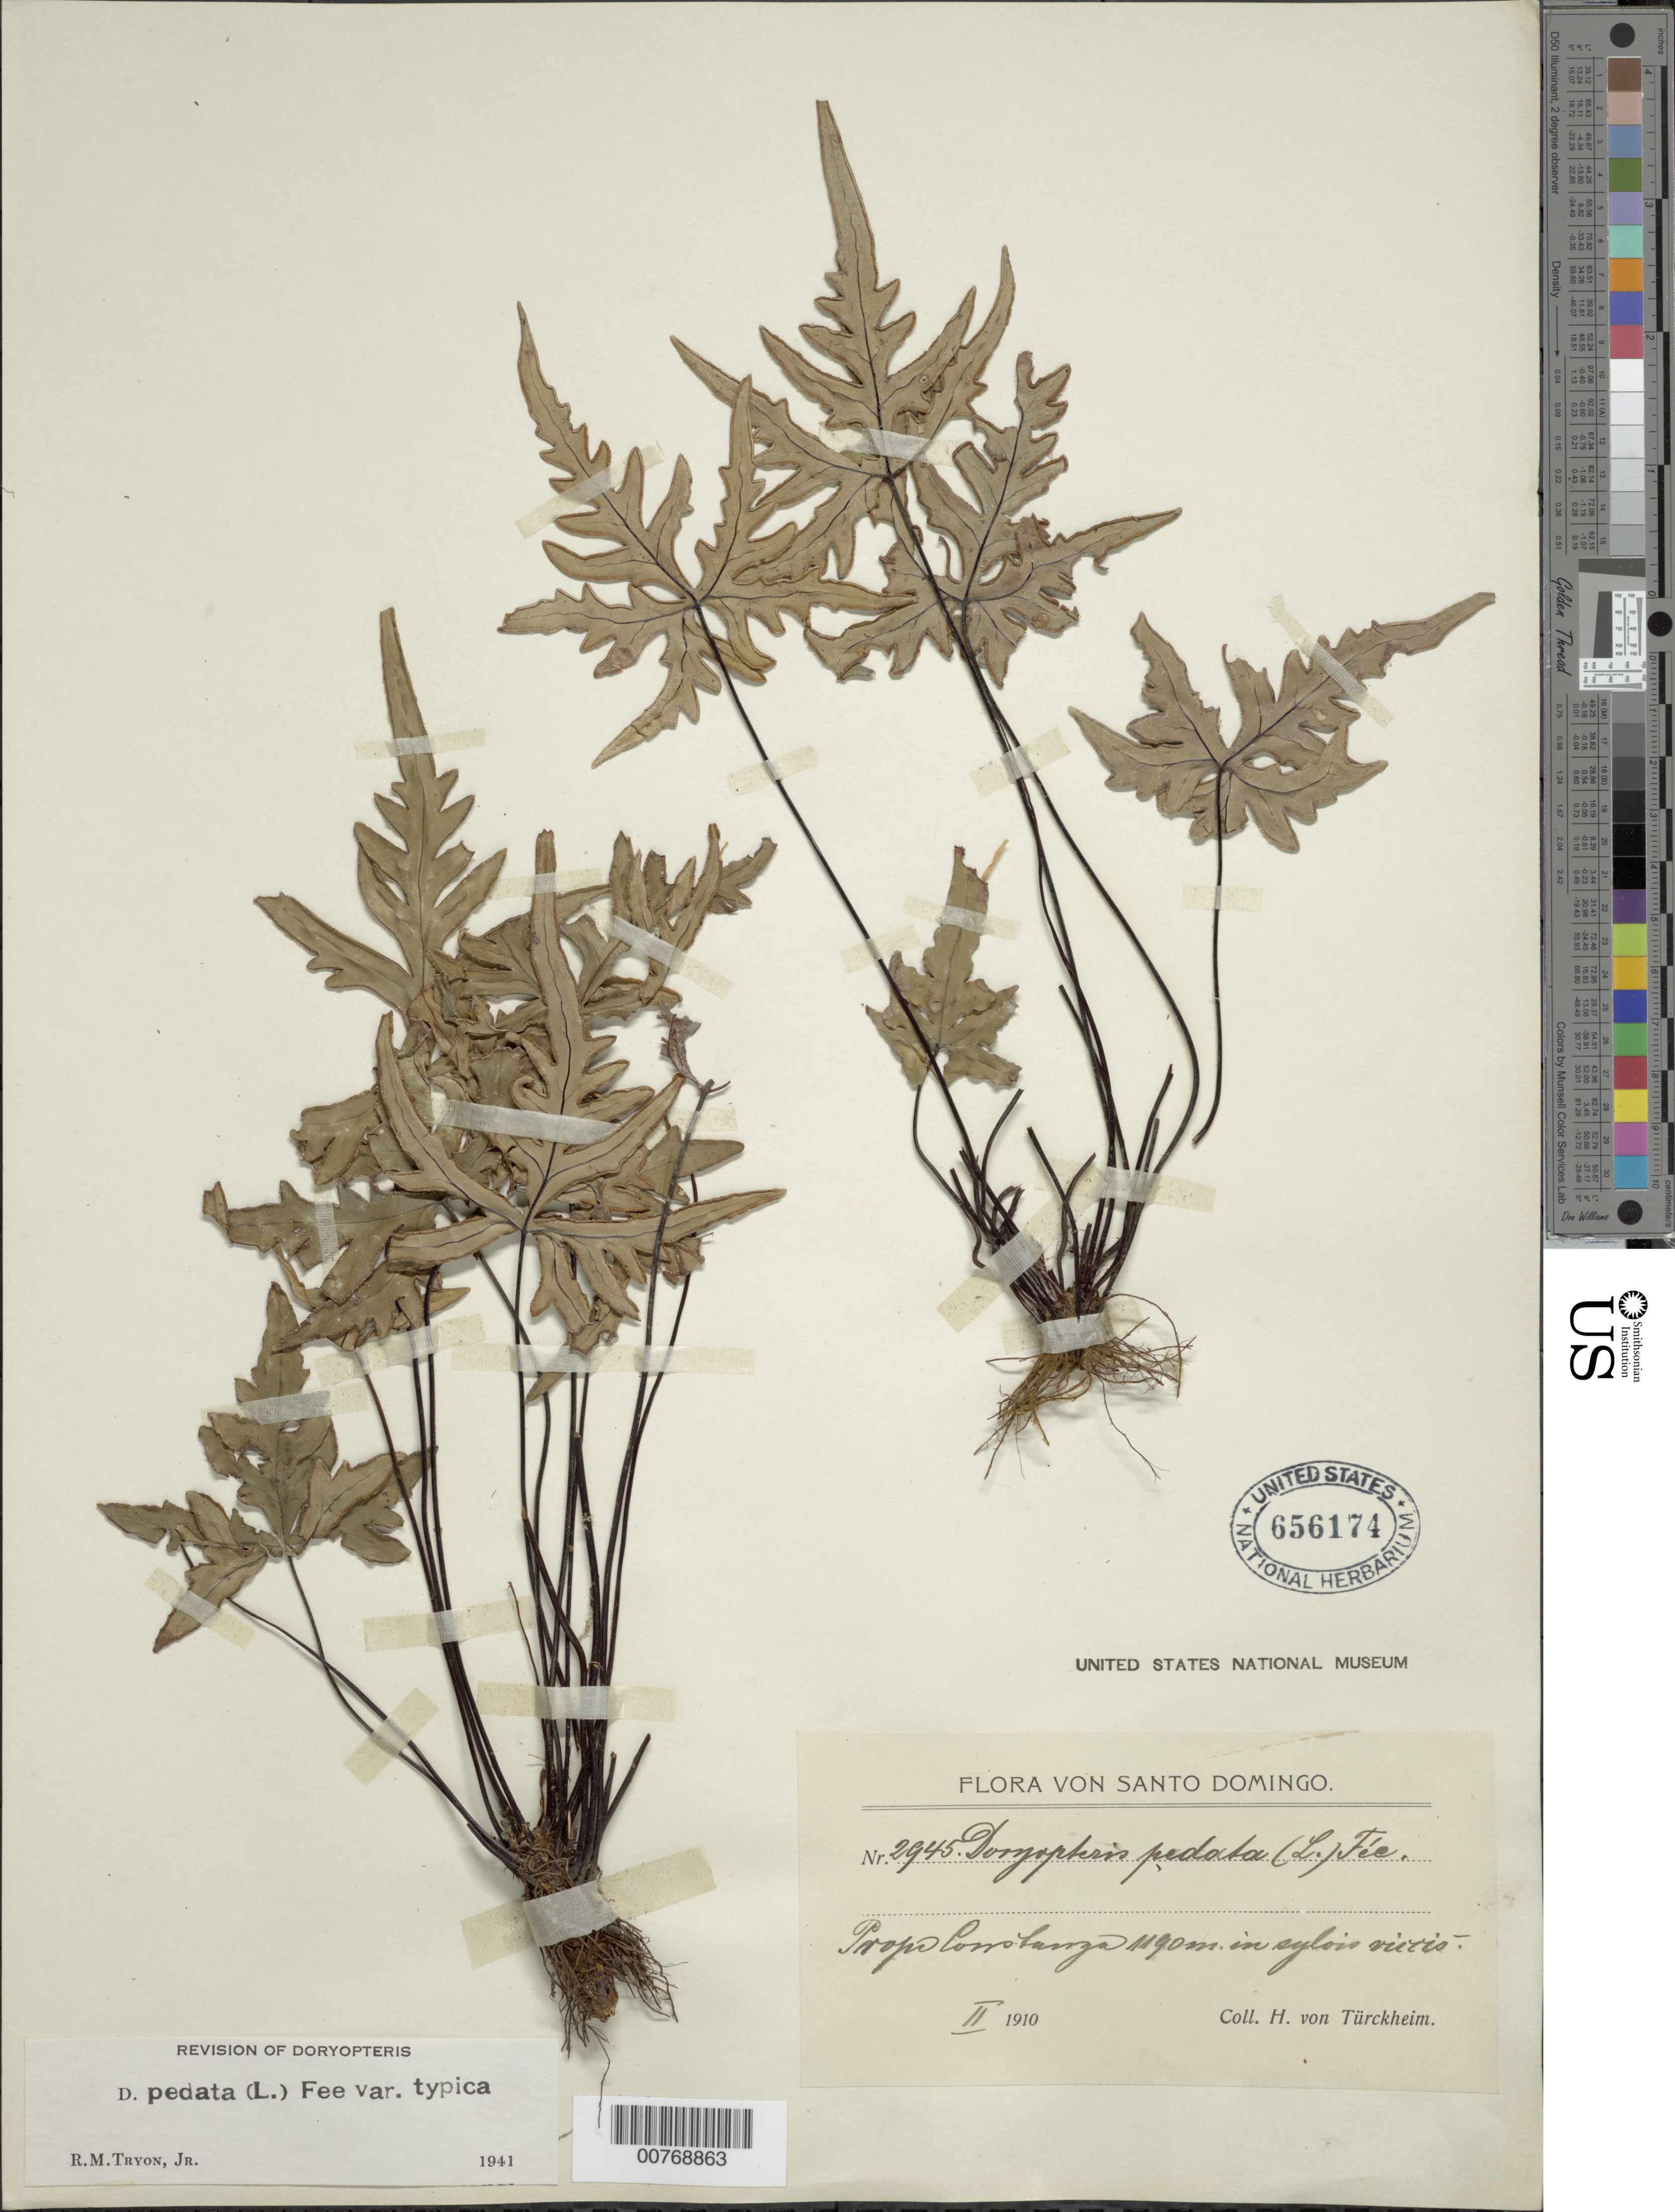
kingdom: Plantae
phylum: Tracheophyta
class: Polypodiopsida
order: Polypodiales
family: Pteridaceae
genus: Doryopteris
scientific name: Doryopteris pedata var. typica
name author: (L.) Fée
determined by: Tryon, Rolla M., Jr.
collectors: H. von Türckheim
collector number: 2945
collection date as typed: Feb 1910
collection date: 1910-02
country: Dominican Republic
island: Hispaniola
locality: Prope Cerro Sunya? In sylvis vitis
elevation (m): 1190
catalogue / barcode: US 656174